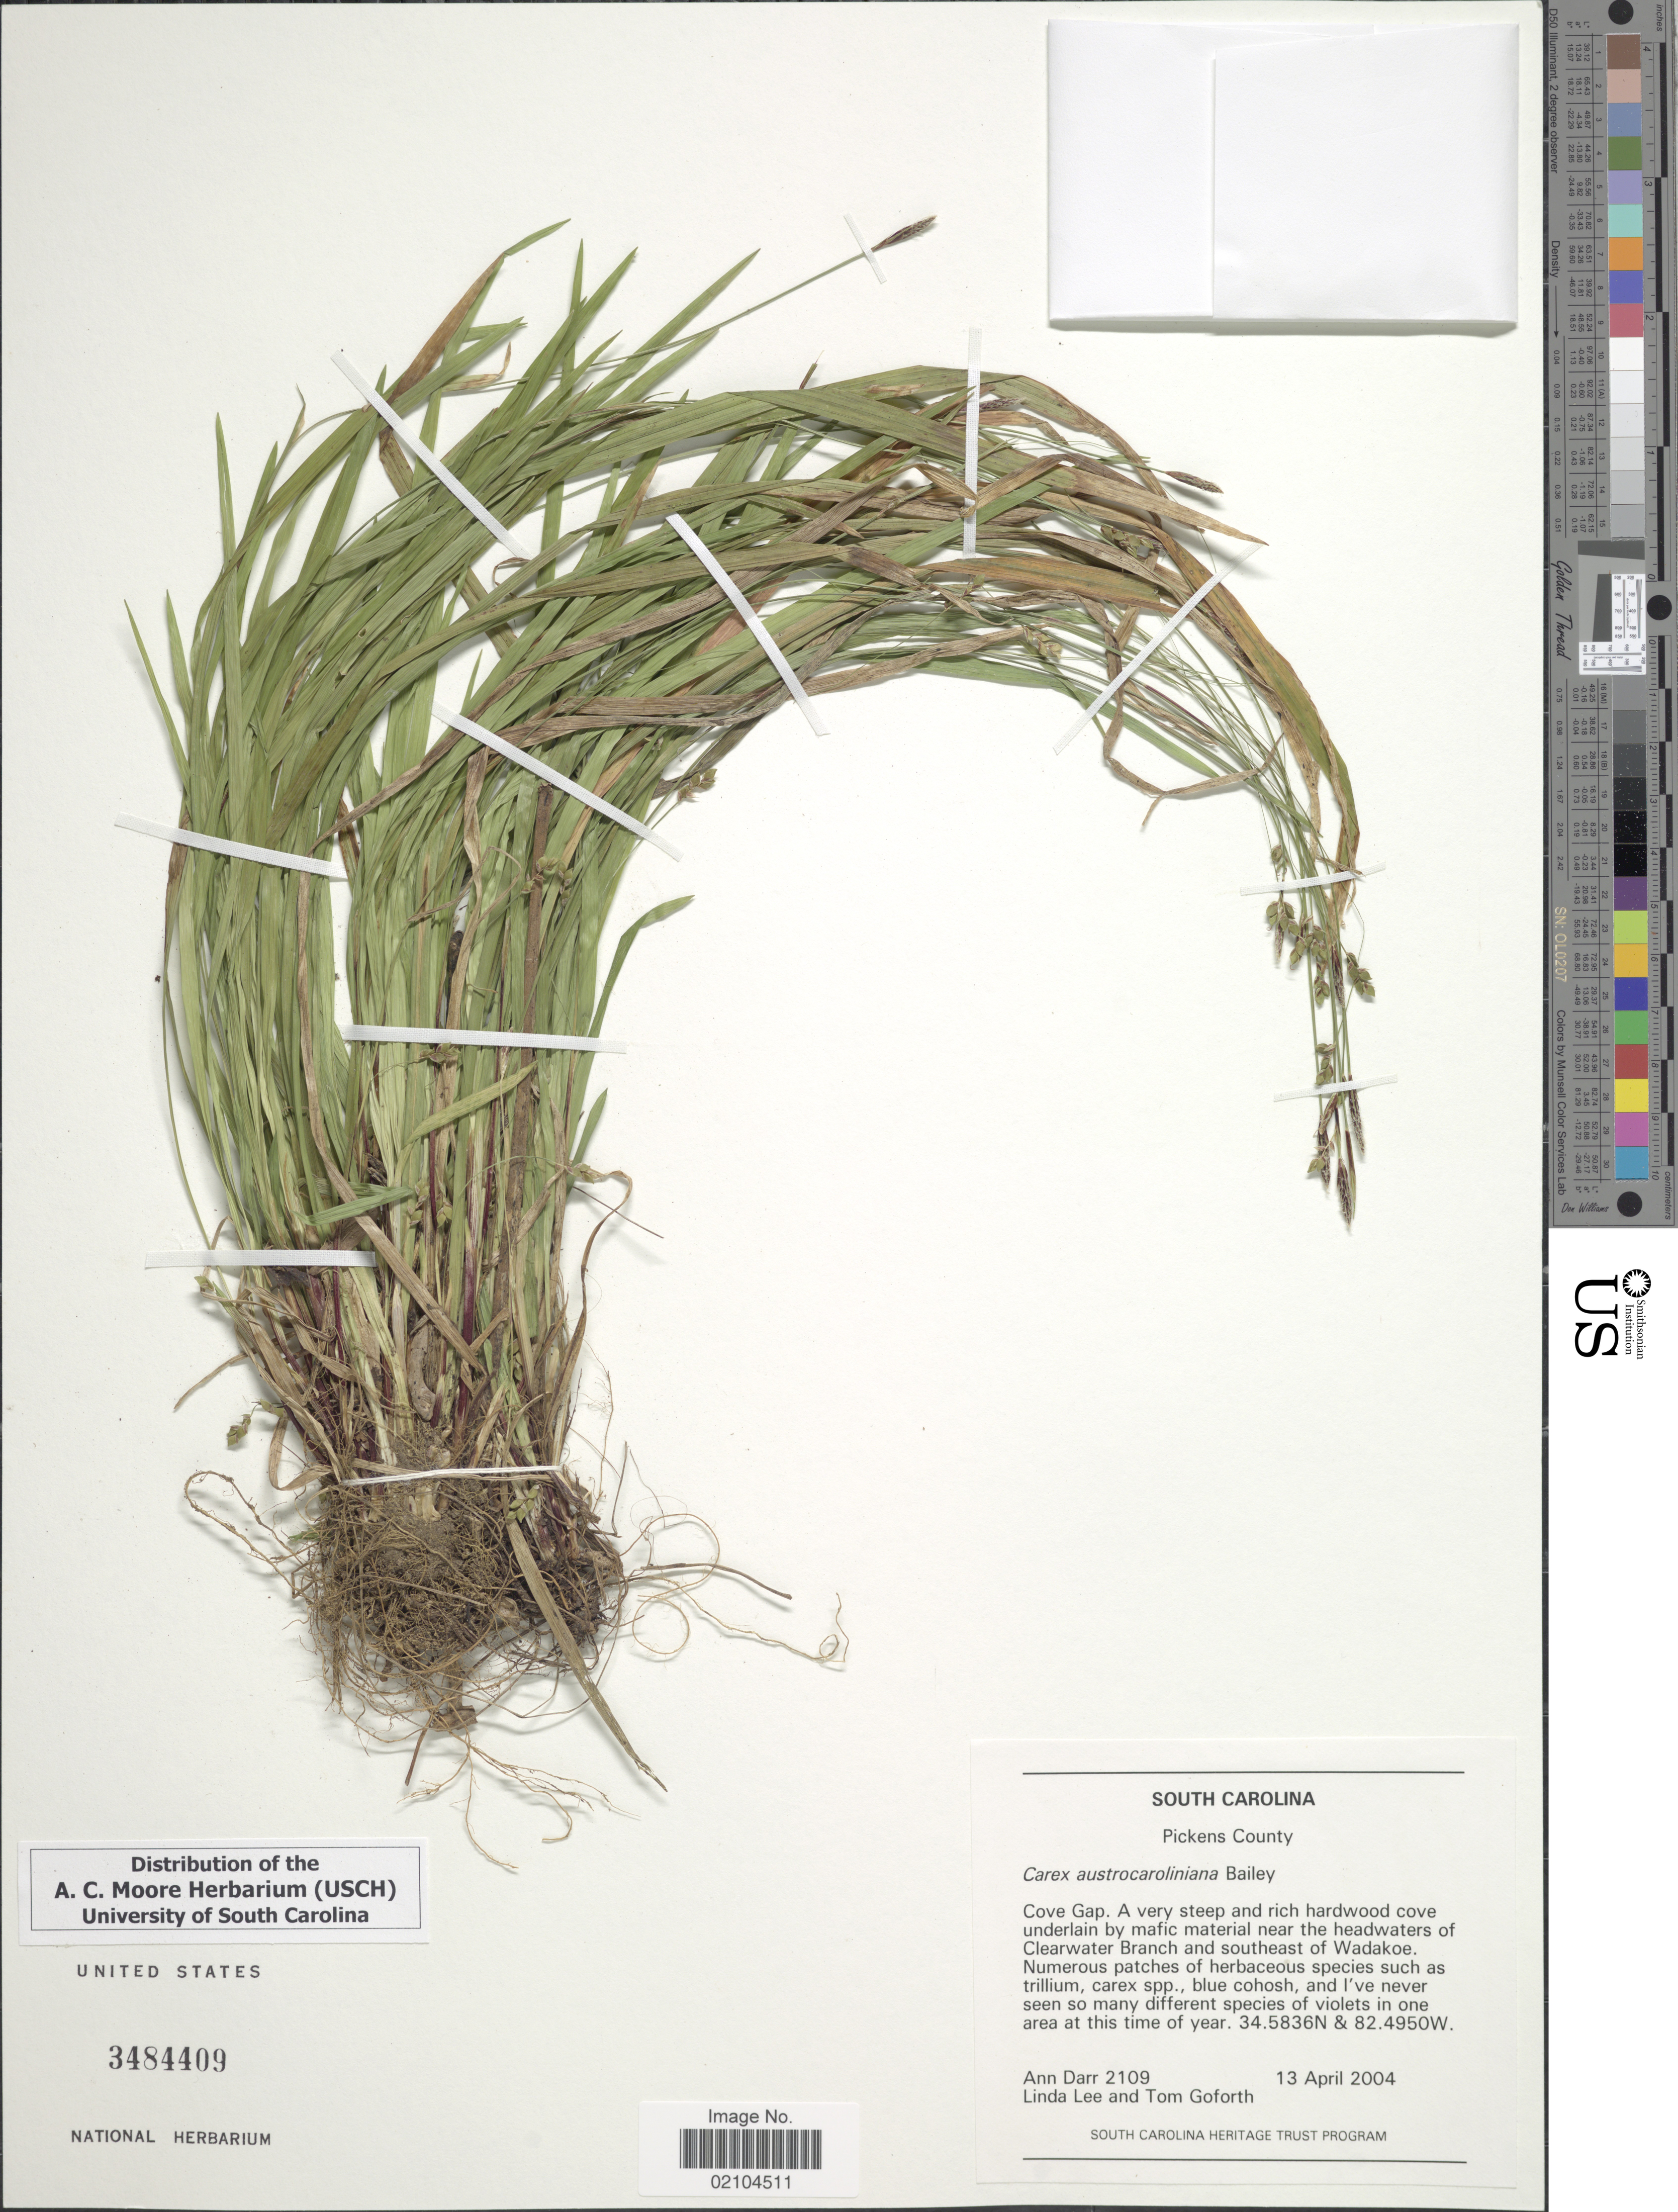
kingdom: Plantae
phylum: Tracheophyta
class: Liliopsida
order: Poales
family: Cyperaceae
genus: Carex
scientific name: Carex austrocaroliniana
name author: L.H. Bailey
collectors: A. Darr, L. Lee & T. Goforth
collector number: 2109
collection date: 2004-04-13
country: United States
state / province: South Carolina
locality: Pickens County, Cove Gap, near the headwaters of Clearwater Branch and southeast of Wadakoe.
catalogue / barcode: US 3484409